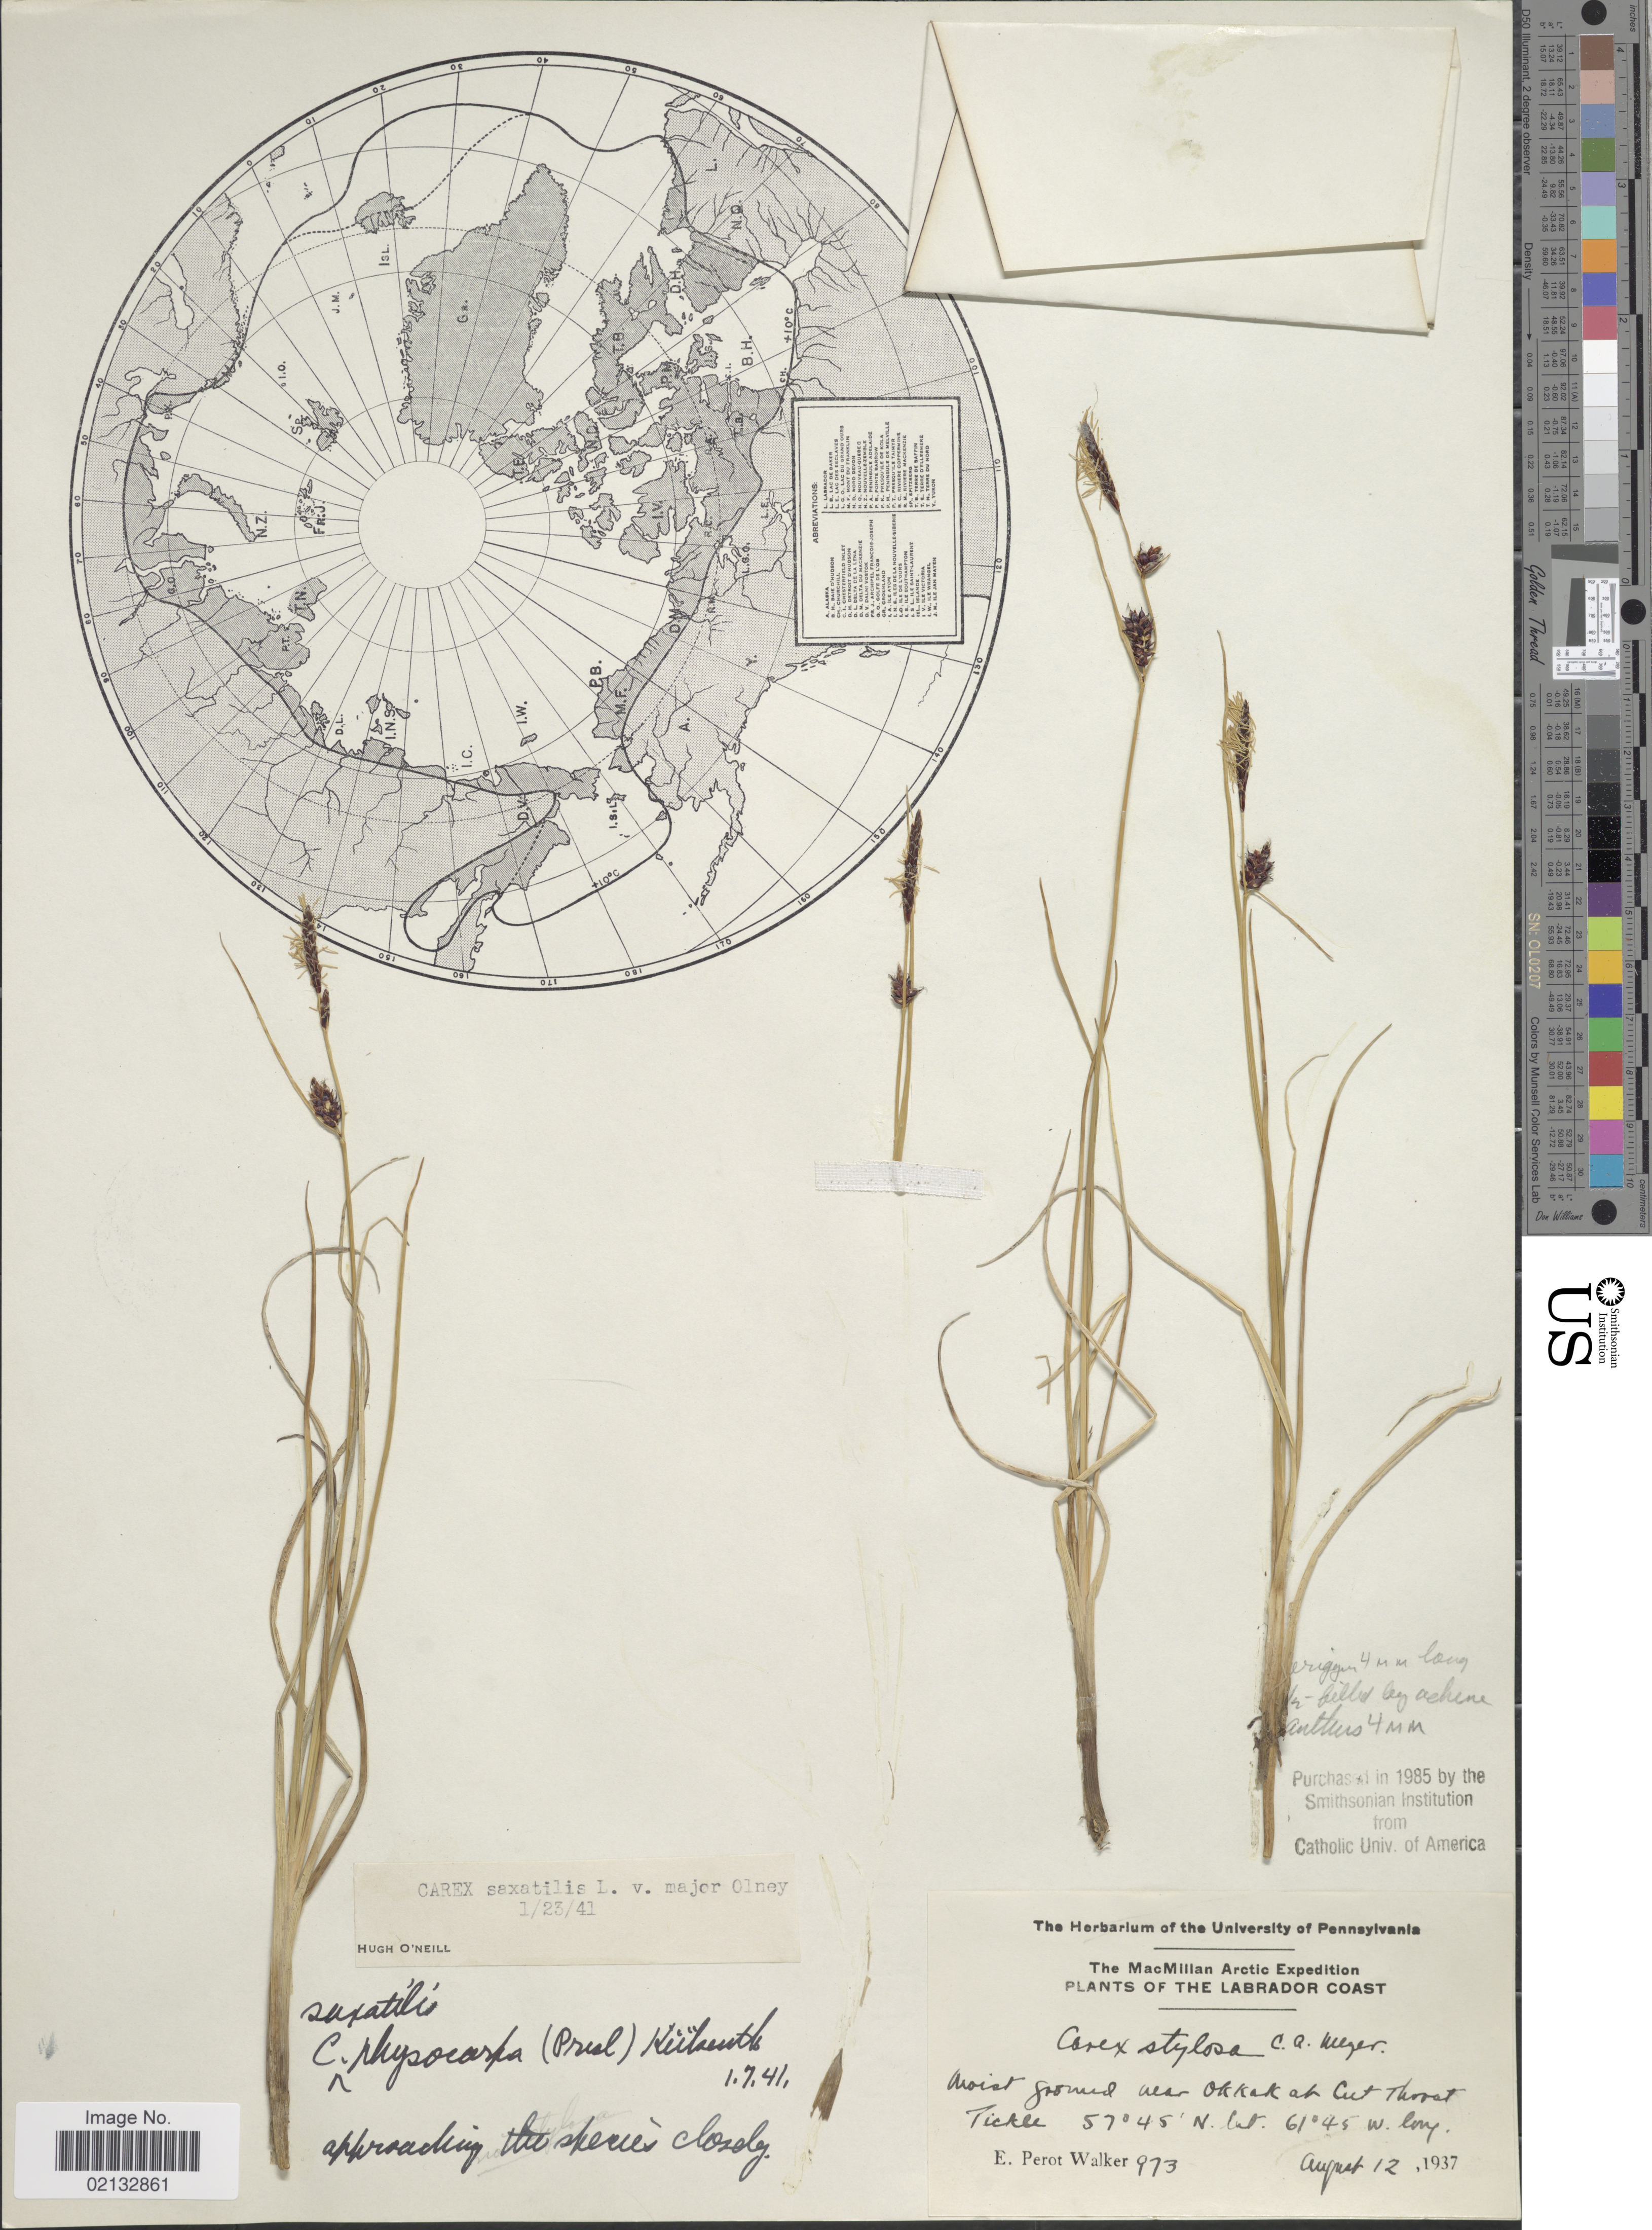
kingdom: Plantae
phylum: Tracheophyta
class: Liliopsida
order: Poales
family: Cyperaceae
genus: Carex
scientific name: Carex saxatilis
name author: L.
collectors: E. P. Walker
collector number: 973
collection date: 1937-08-12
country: Canada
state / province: Newfoundland and Labrador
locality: Labrador Coast. Moist ground near Okkak at Cut Throat Tickle.